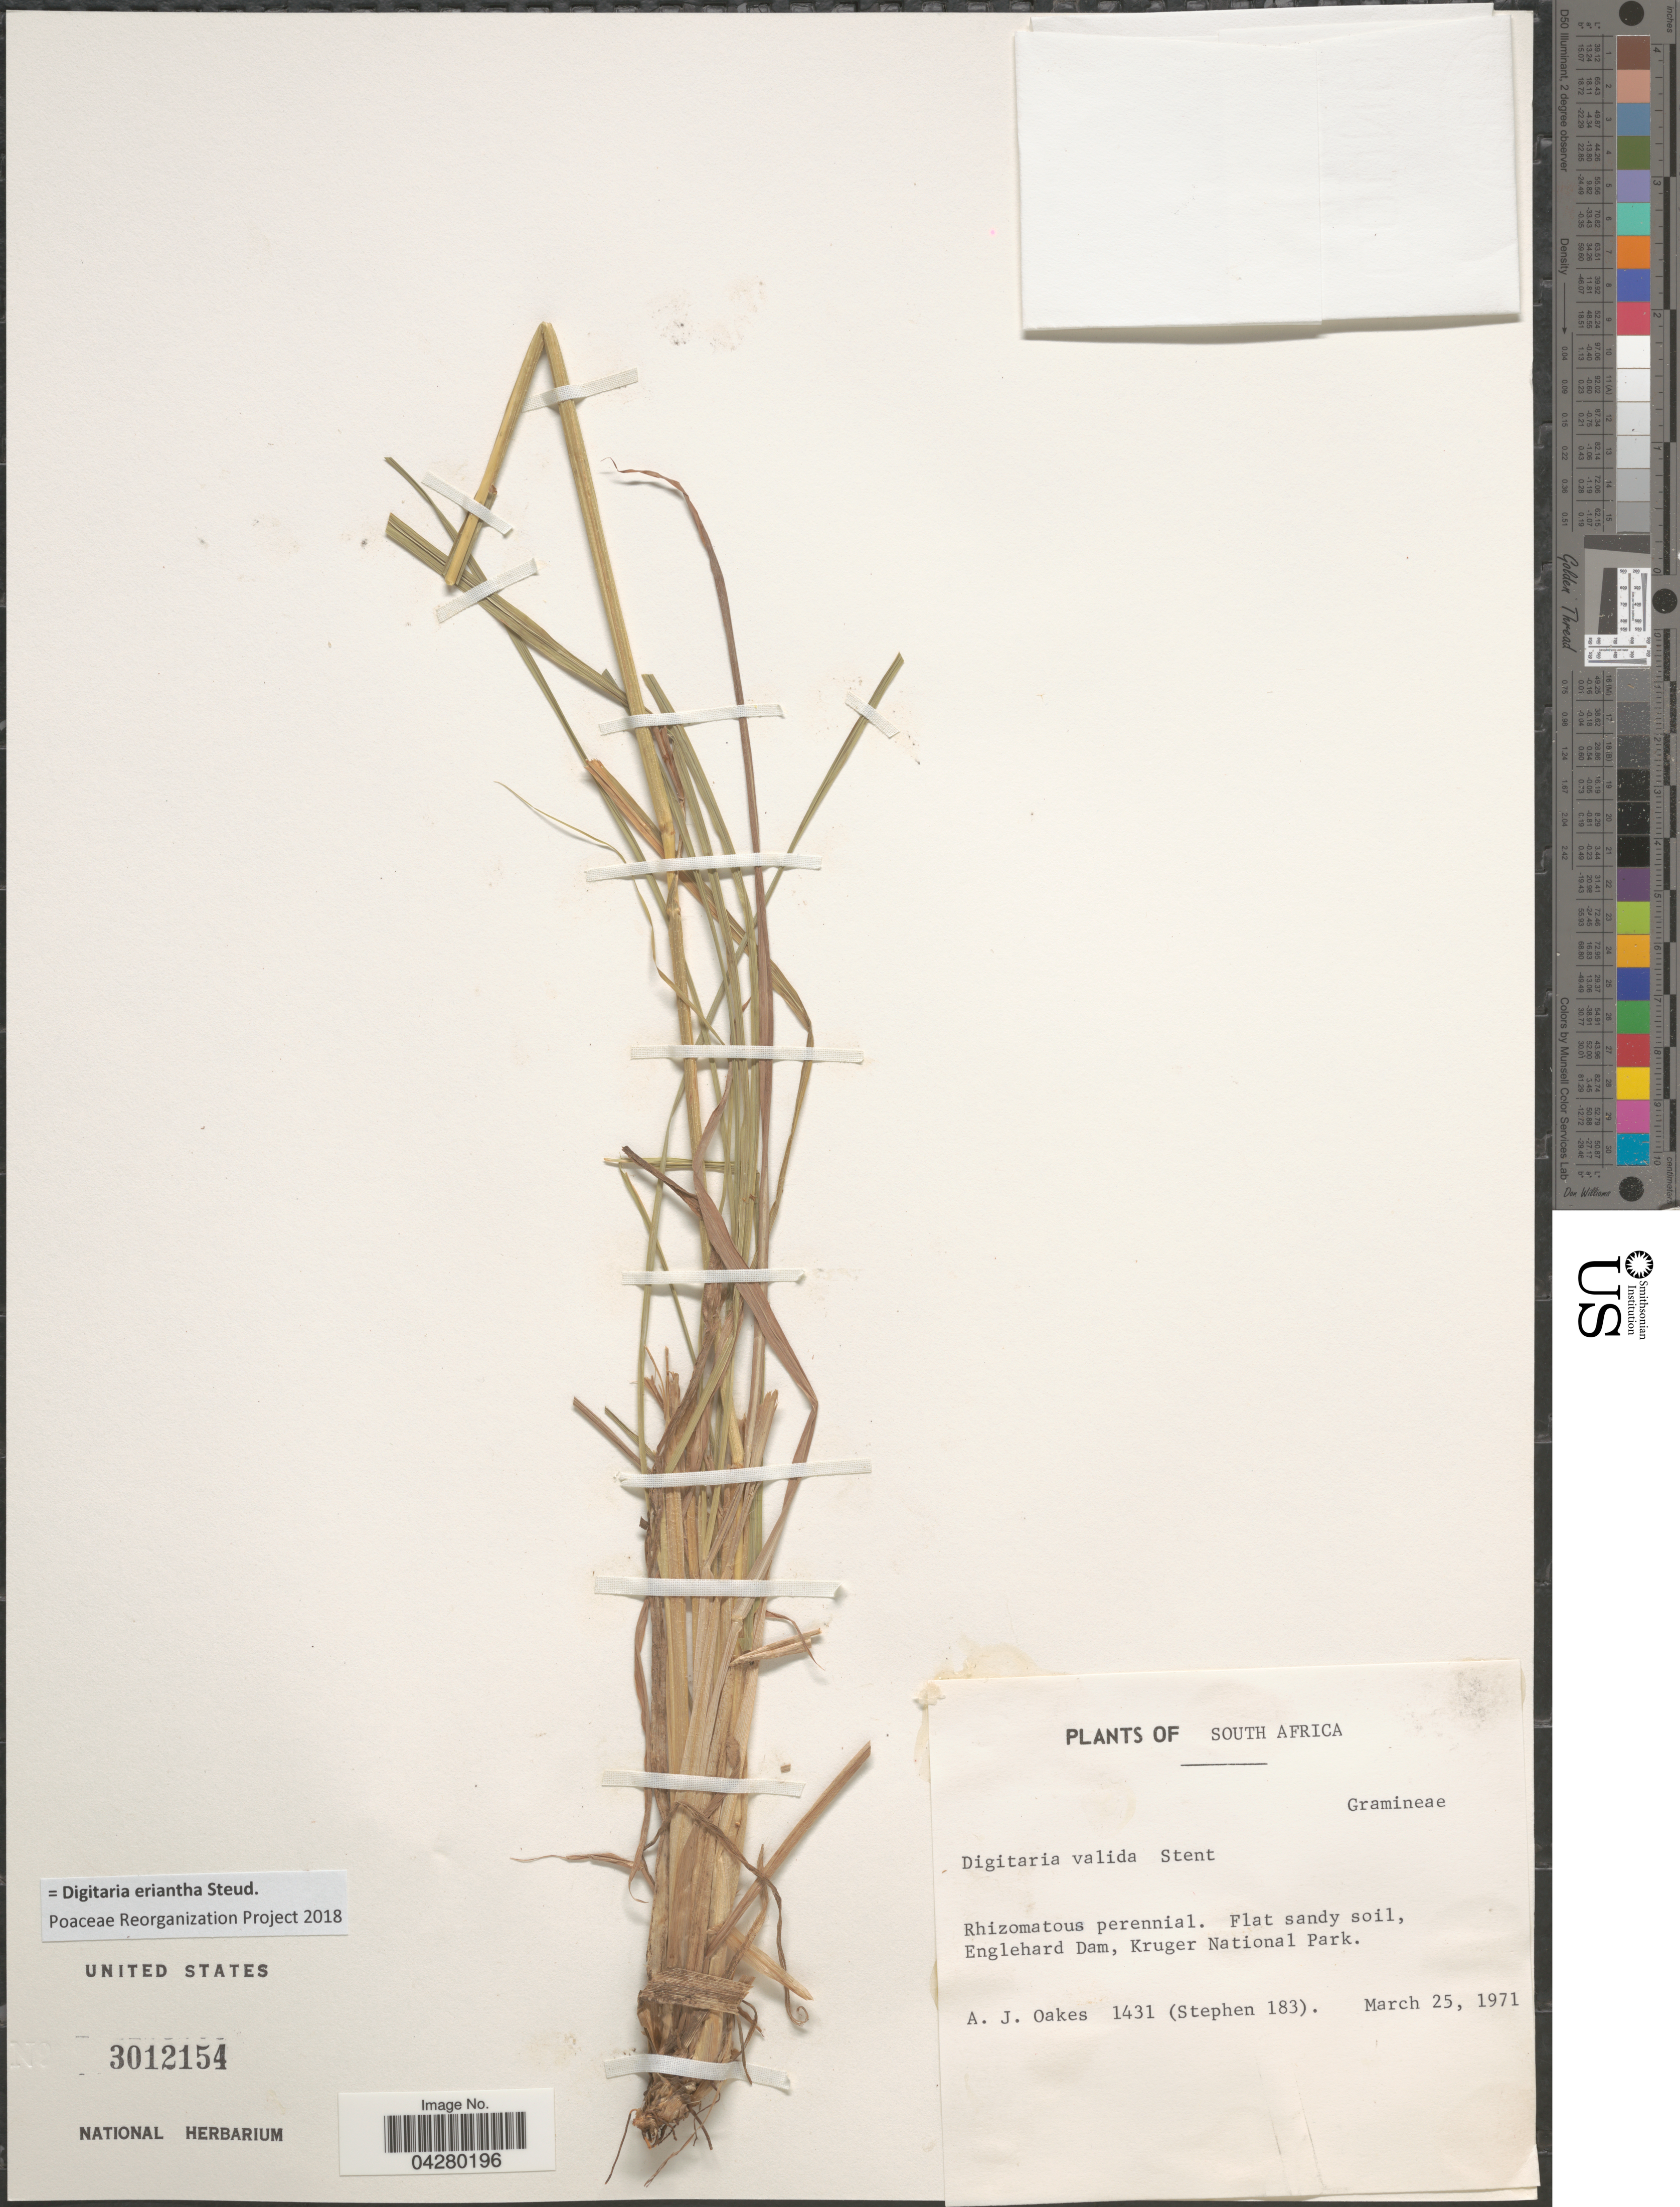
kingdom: Plantae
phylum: Tracheophyta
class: Liliopsida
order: Poales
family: Poaceae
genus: Digitaria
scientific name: Digitaria eriantha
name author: Steud.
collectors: A. Oakes & Stephen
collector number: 1431/183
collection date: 1971-03-25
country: South Africa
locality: Flat sandy soil, Englehard Dam, Kruger National Park.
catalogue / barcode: US 3012154